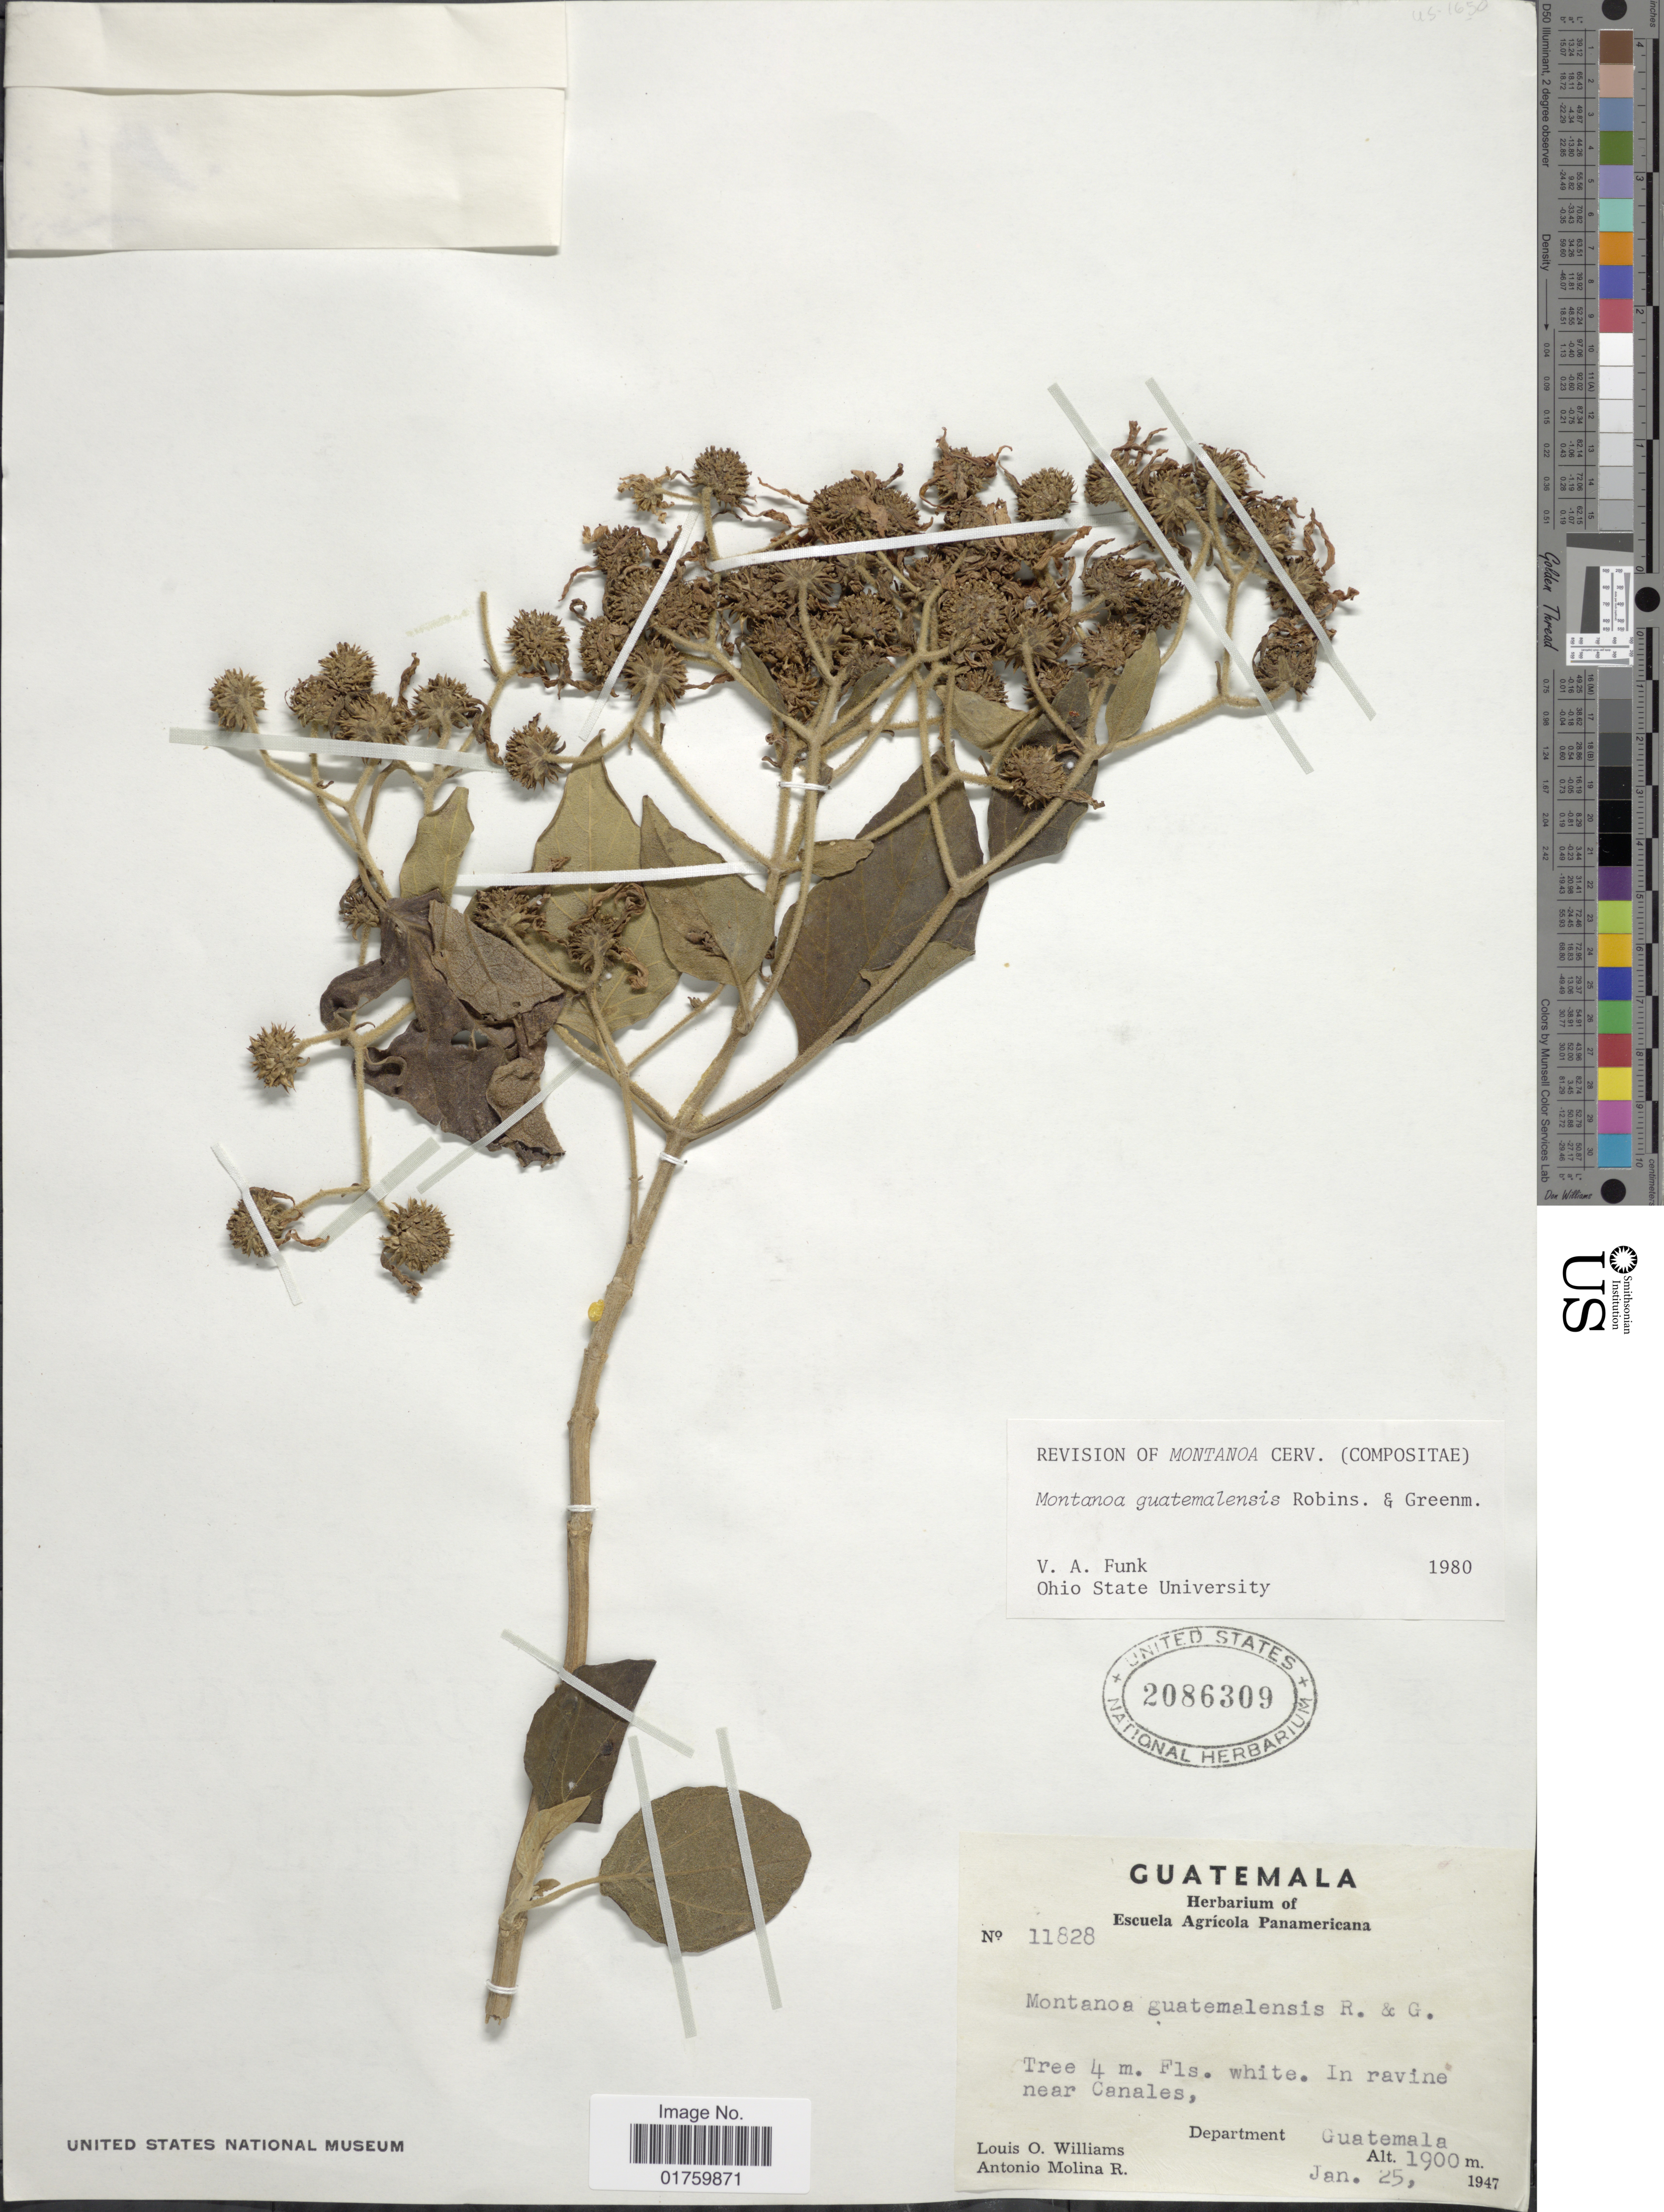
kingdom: Plantae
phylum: Tracheophyta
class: Magnoliopsida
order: Asterales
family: Asteraceae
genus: Montanoa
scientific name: Montanoa guatemalensis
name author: B.L. Rob. & Greenm.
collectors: L. O. Williams & A. Molina R.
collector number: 11828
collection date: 1947-01-25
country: Guatemala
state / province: Guatemala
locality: In ravine near Canales.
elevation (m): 1900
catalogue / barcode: US 2086309